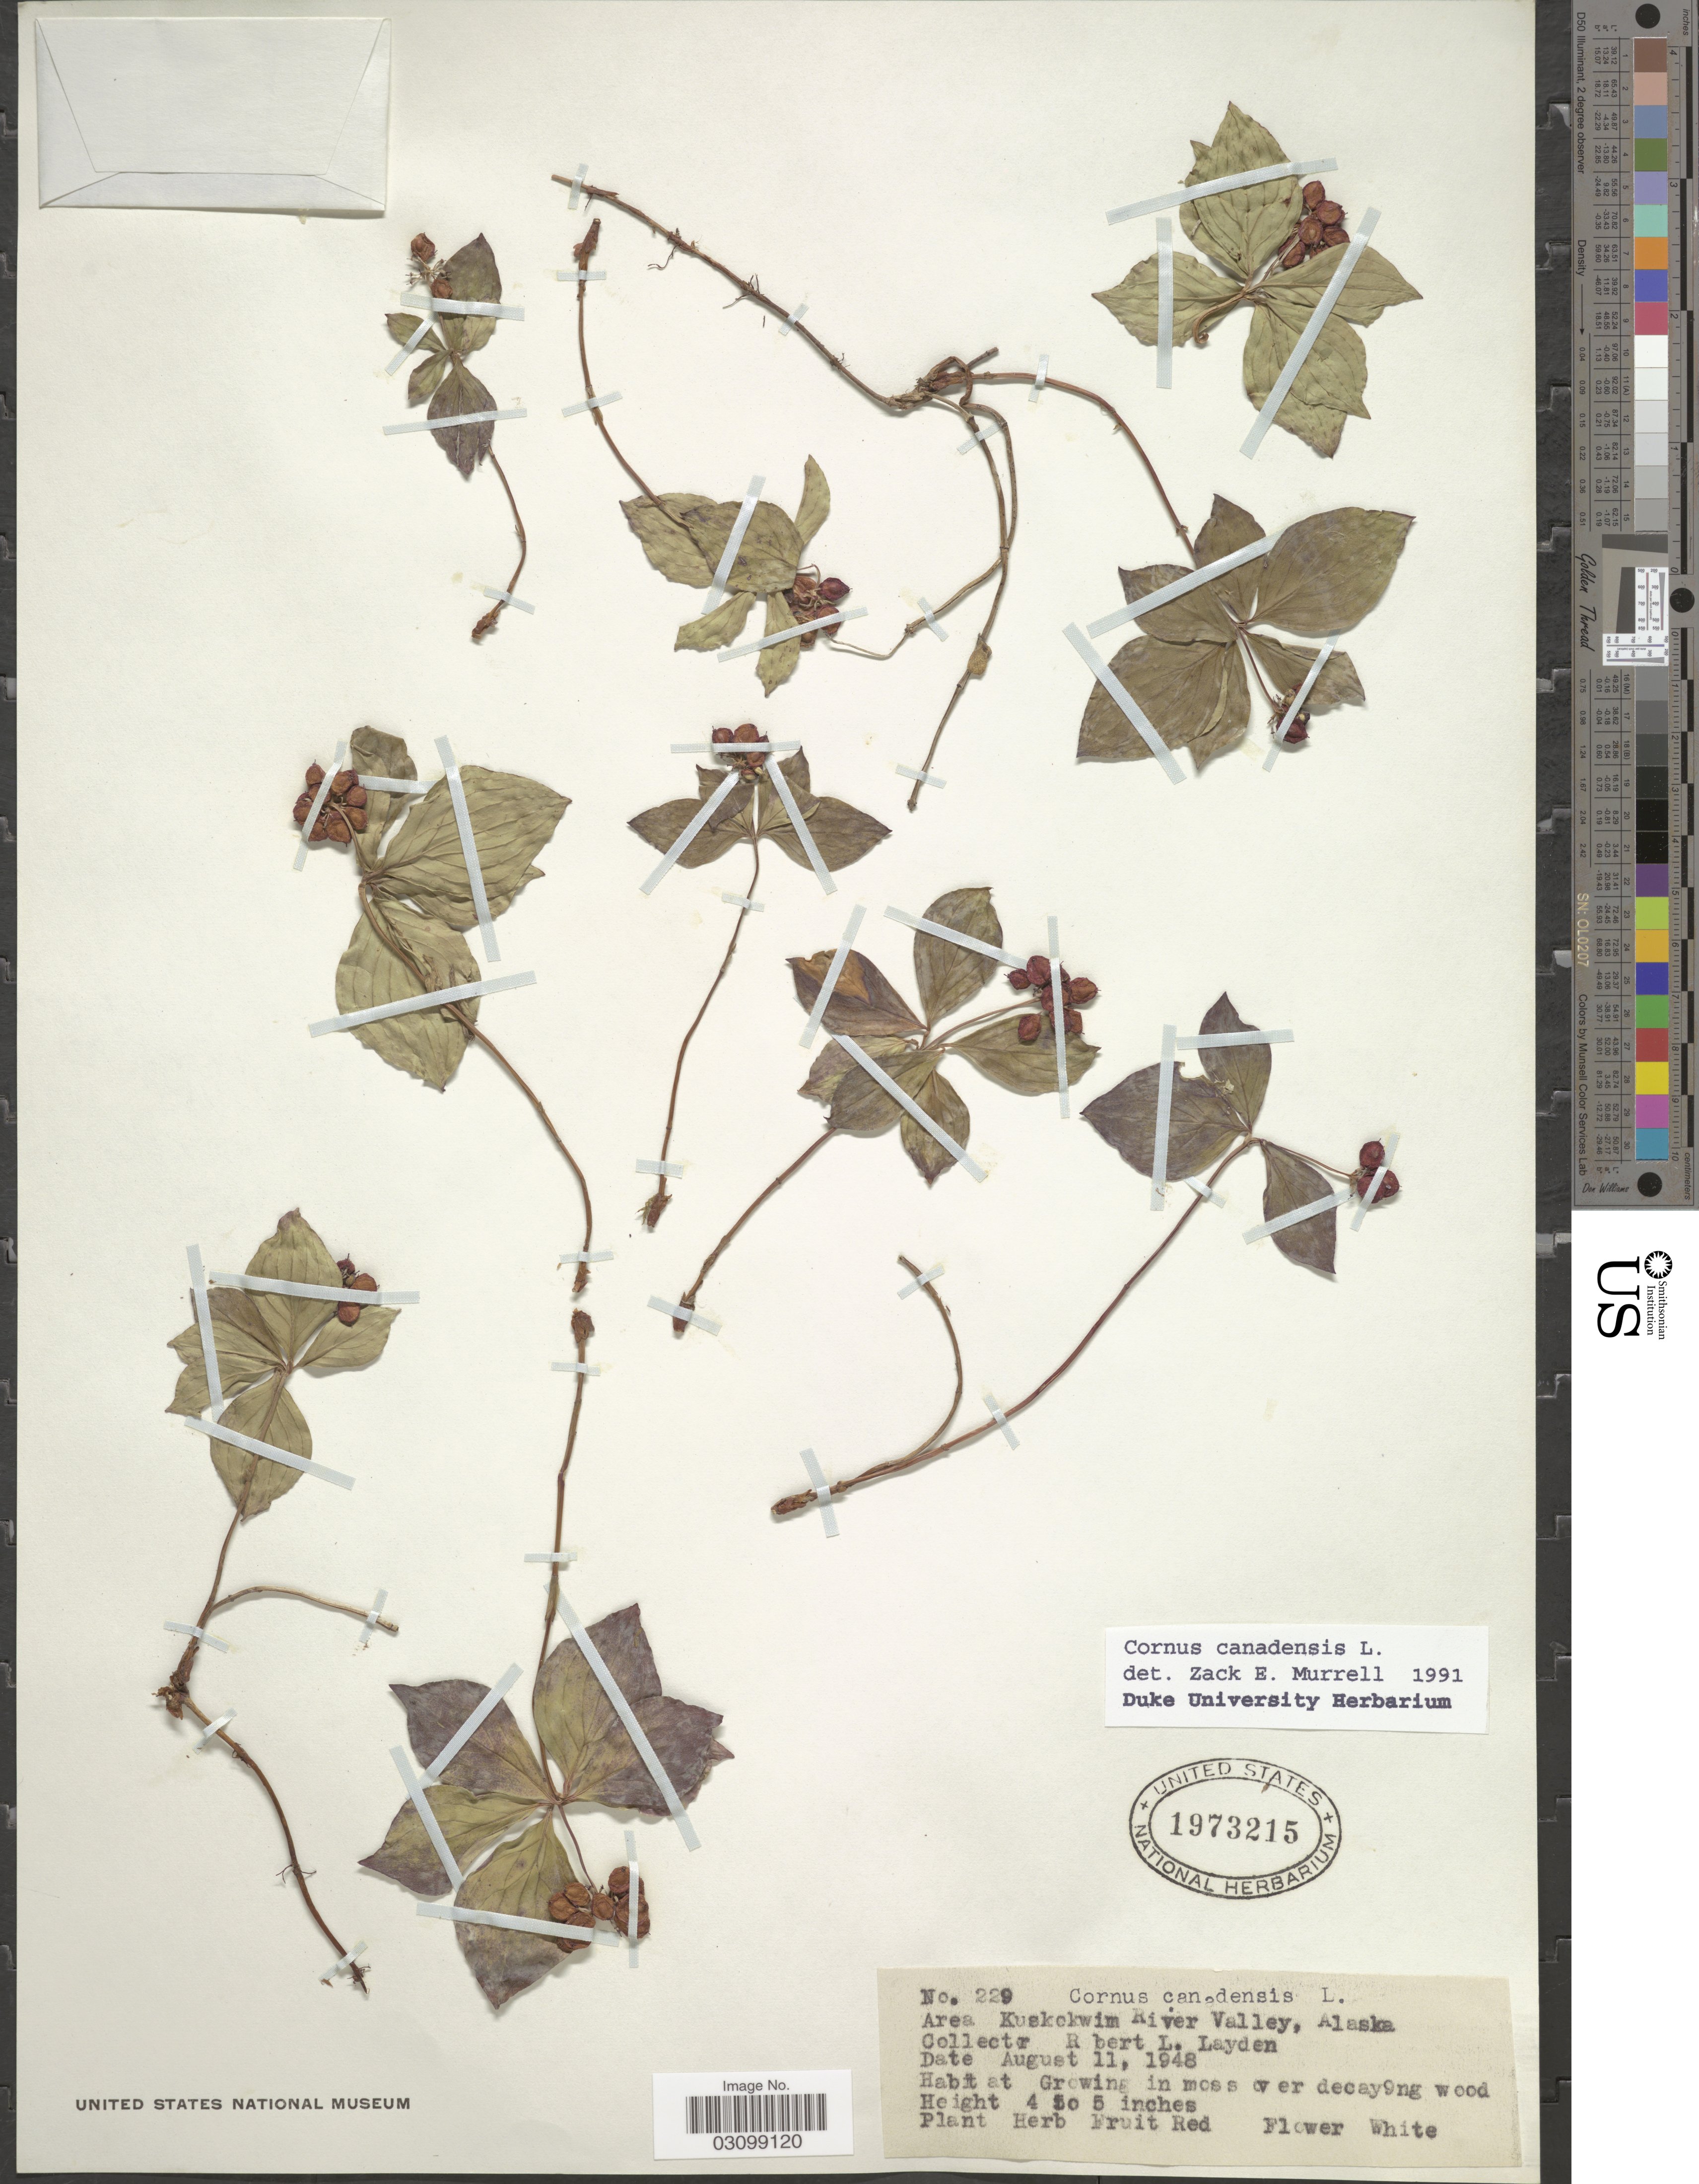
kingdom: Plantae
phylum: Tracheophyta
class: Magnoliopsida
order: Cornales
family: Cornaceae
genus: Cornus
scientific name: Cornus canadensis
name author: L.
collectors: R. Layden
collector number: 229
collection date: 1948-08-11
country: United States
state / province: Alaska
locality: Area Kuskokwim River Valley.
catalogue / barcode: US 1973215